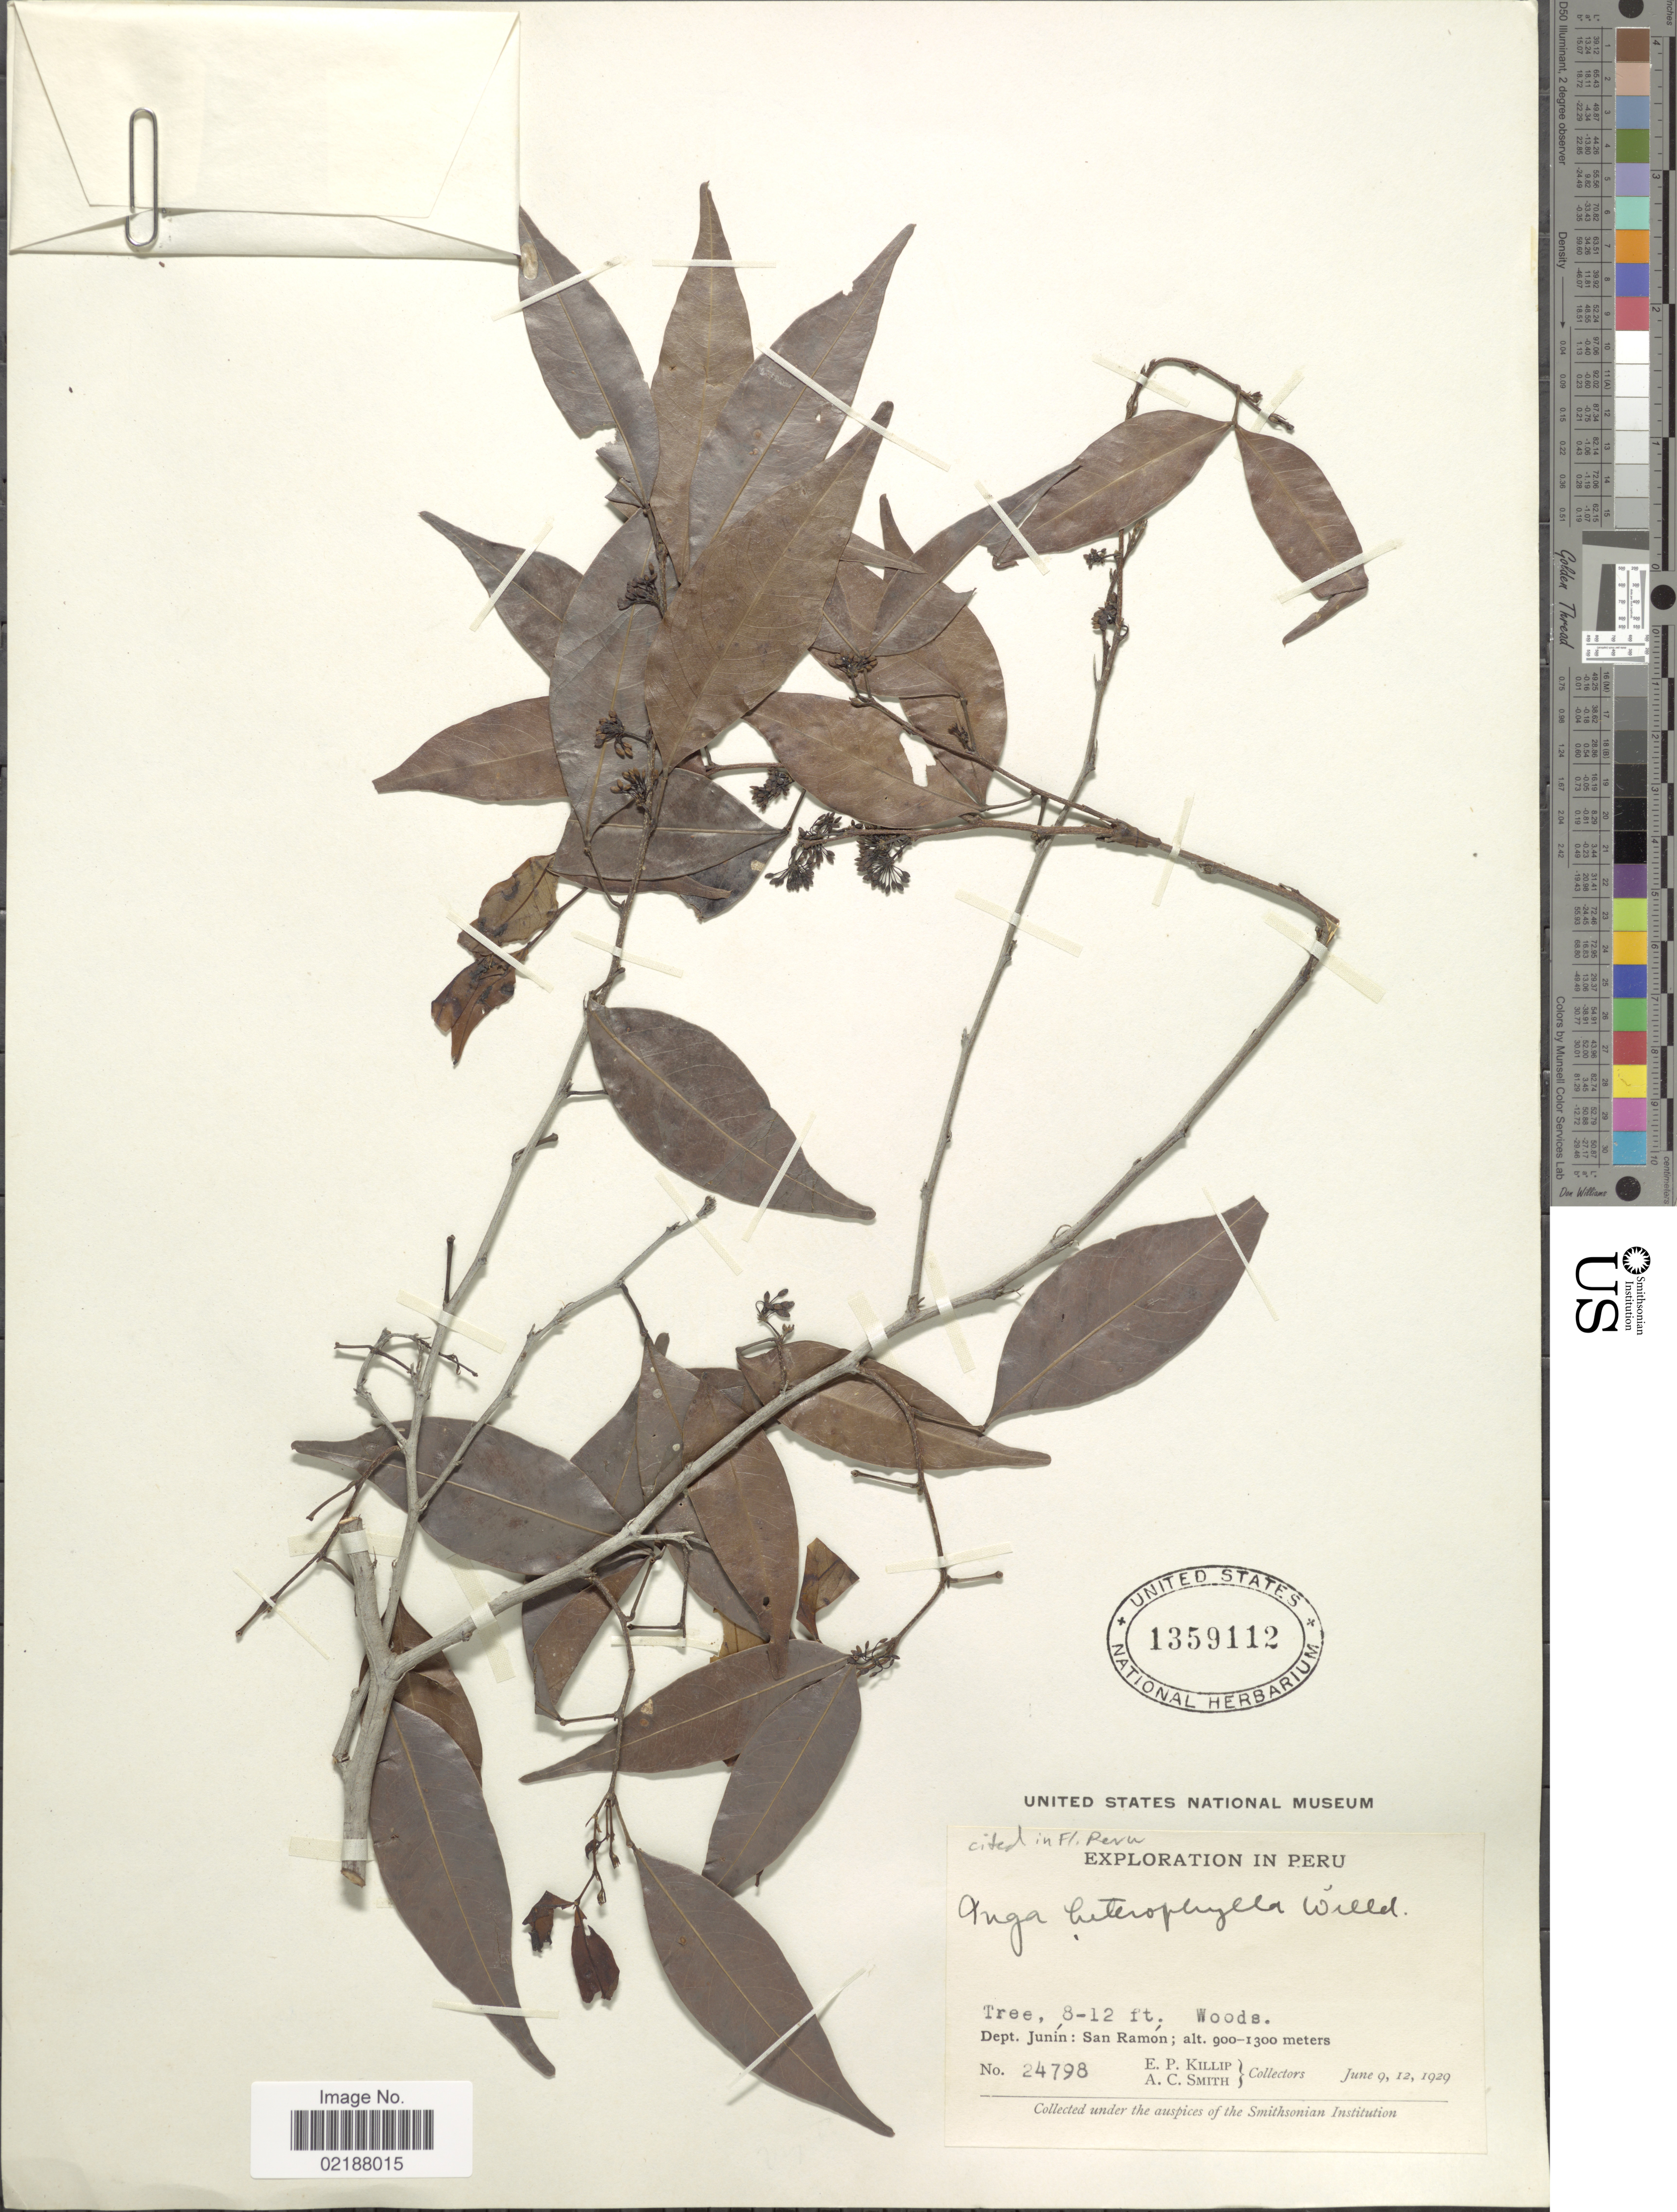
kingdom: Plantae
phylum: Tracheophyta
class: Magnoliopsida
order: Fabales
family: Fabaceae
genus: Inga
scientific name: Inga heterophylla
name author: Willd.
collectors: E. P. Killip & A. C. Smith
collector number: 24798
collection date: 1929-06-09/1929-06-12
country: Peru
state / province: Junín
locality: Dept. Junin: San Ramon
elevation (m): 900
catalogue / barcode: US 1359112